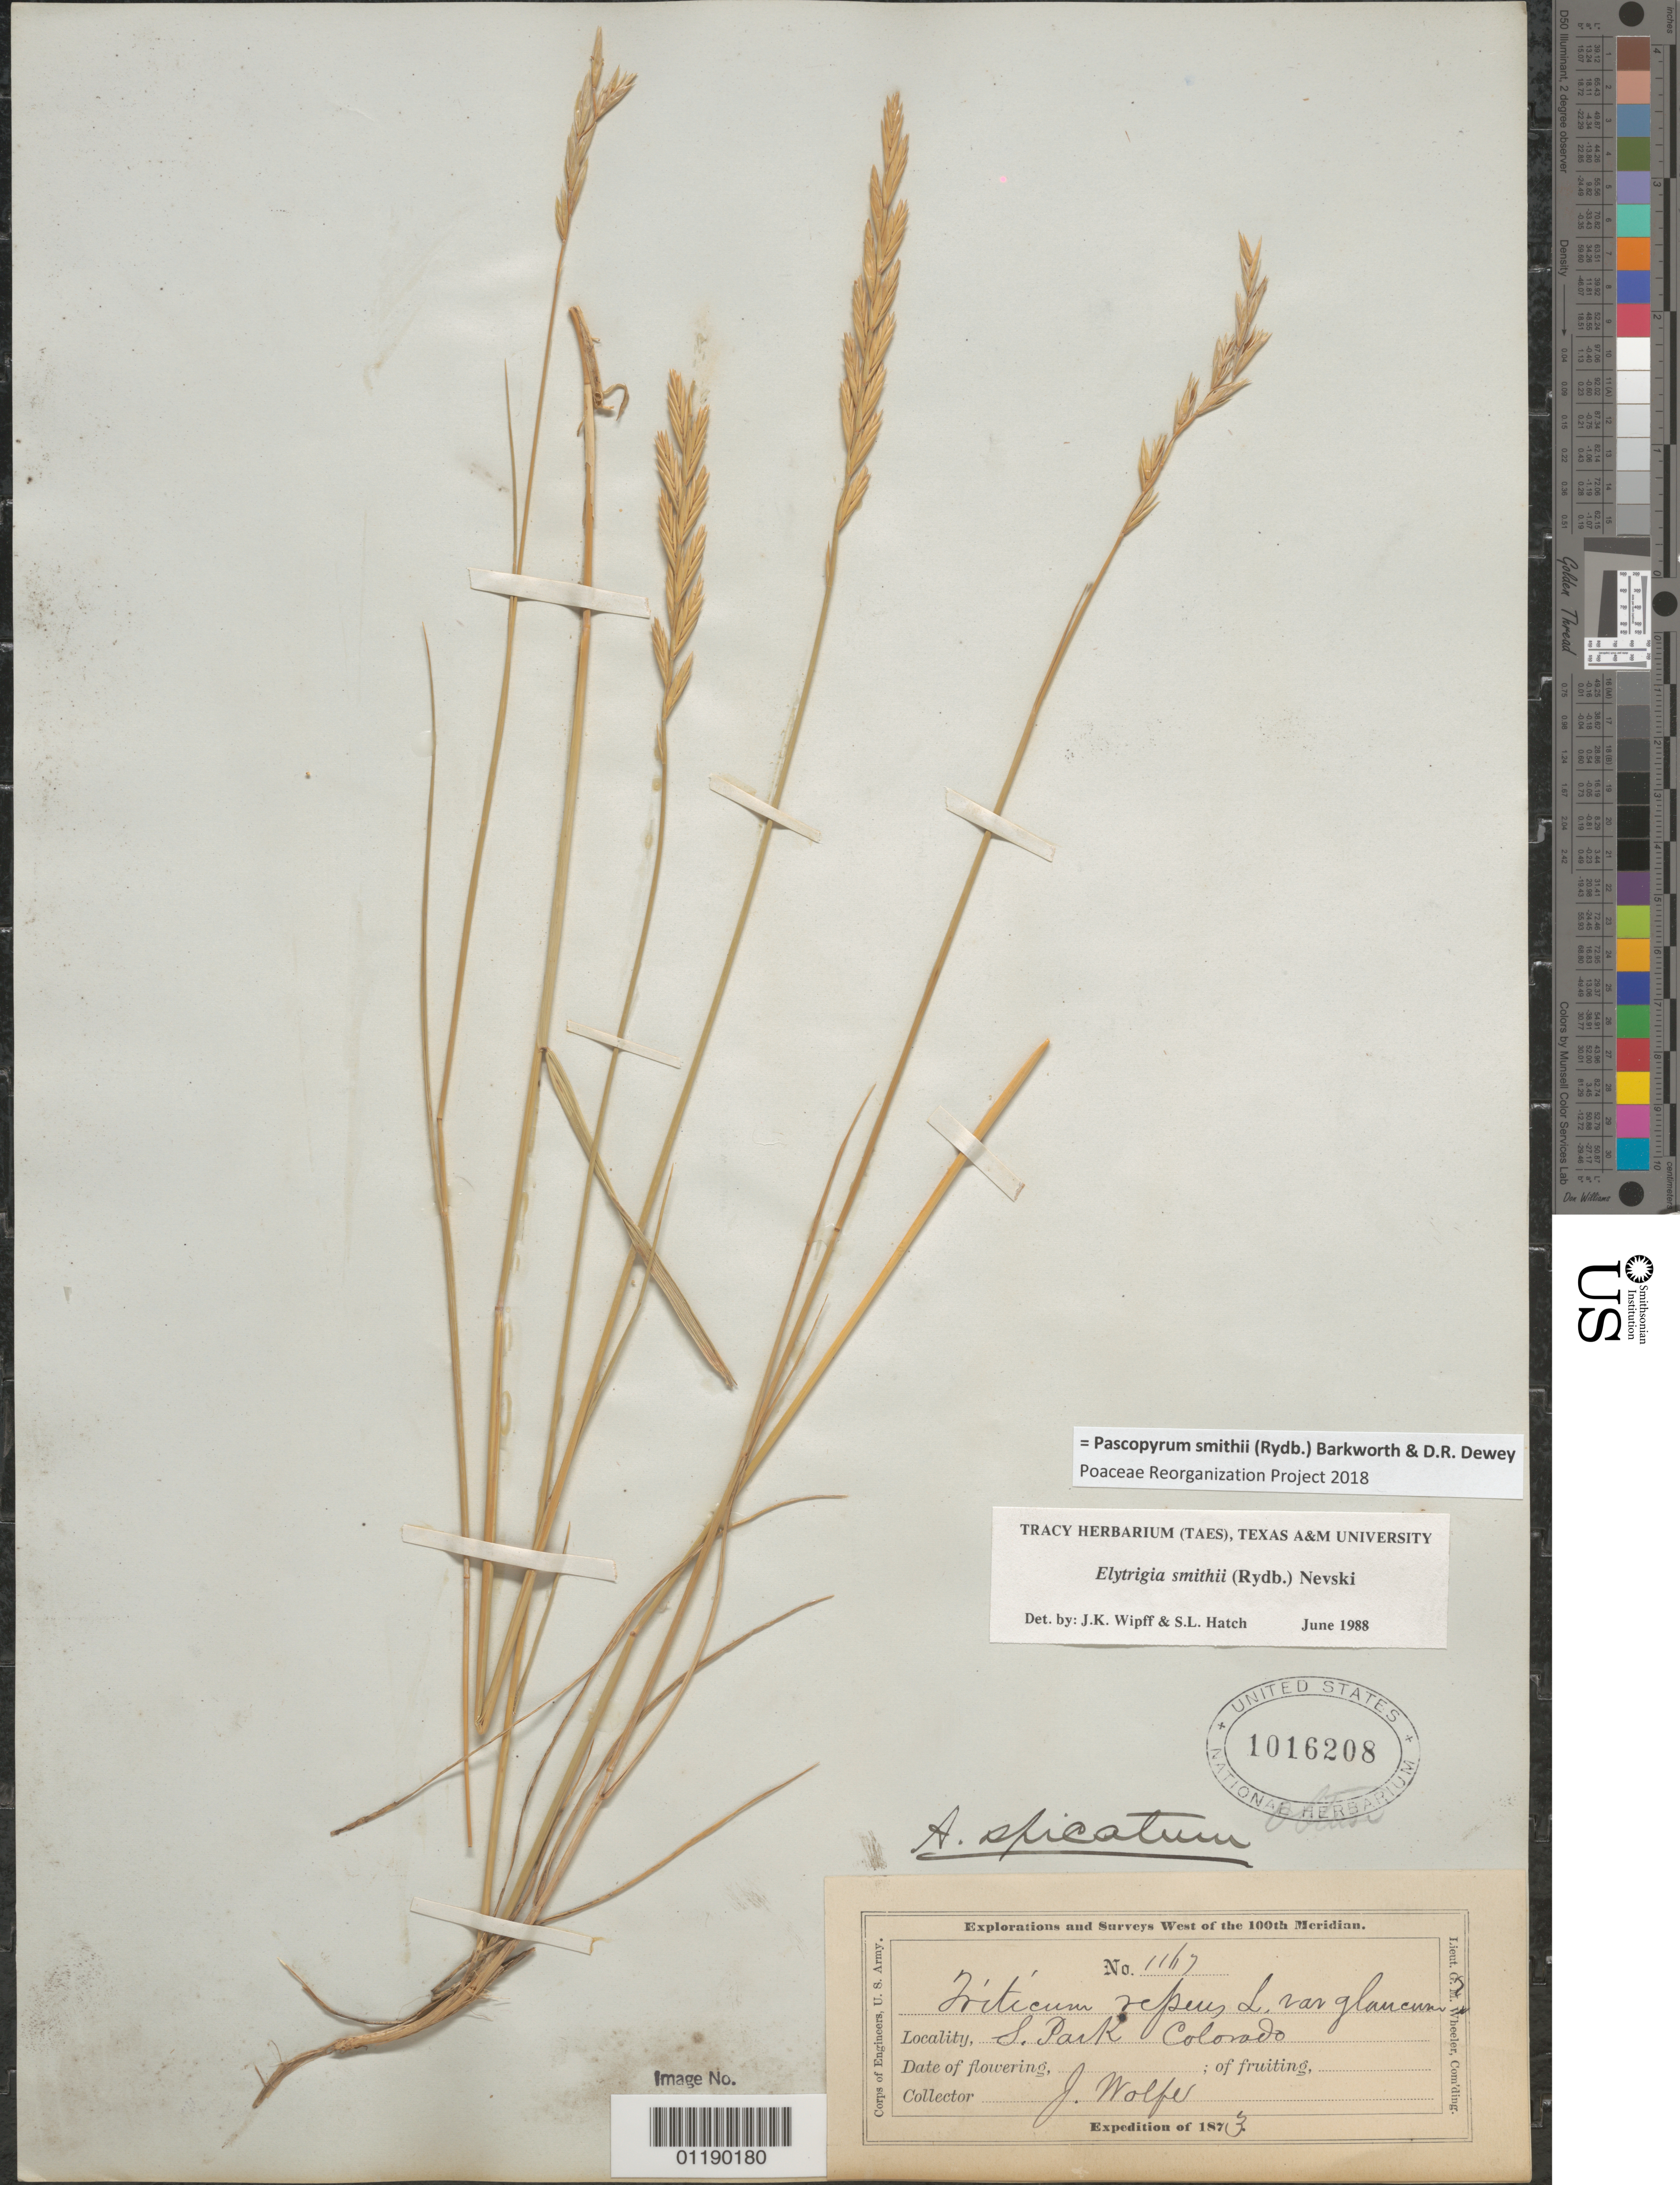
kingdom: Plantae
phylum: Tracheophyta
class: Liliopsida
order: Poales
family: Poaceae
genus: Pascopyrum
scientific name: Pascopyrum smithii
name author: (Rydb.) Barkworth & Dewey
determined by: Poaceae Reorganization Project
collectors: J. Wolf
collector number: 1167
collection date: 1873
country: United States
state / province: Colorado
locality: South Park, Col Ter.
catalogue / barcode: US 1016208